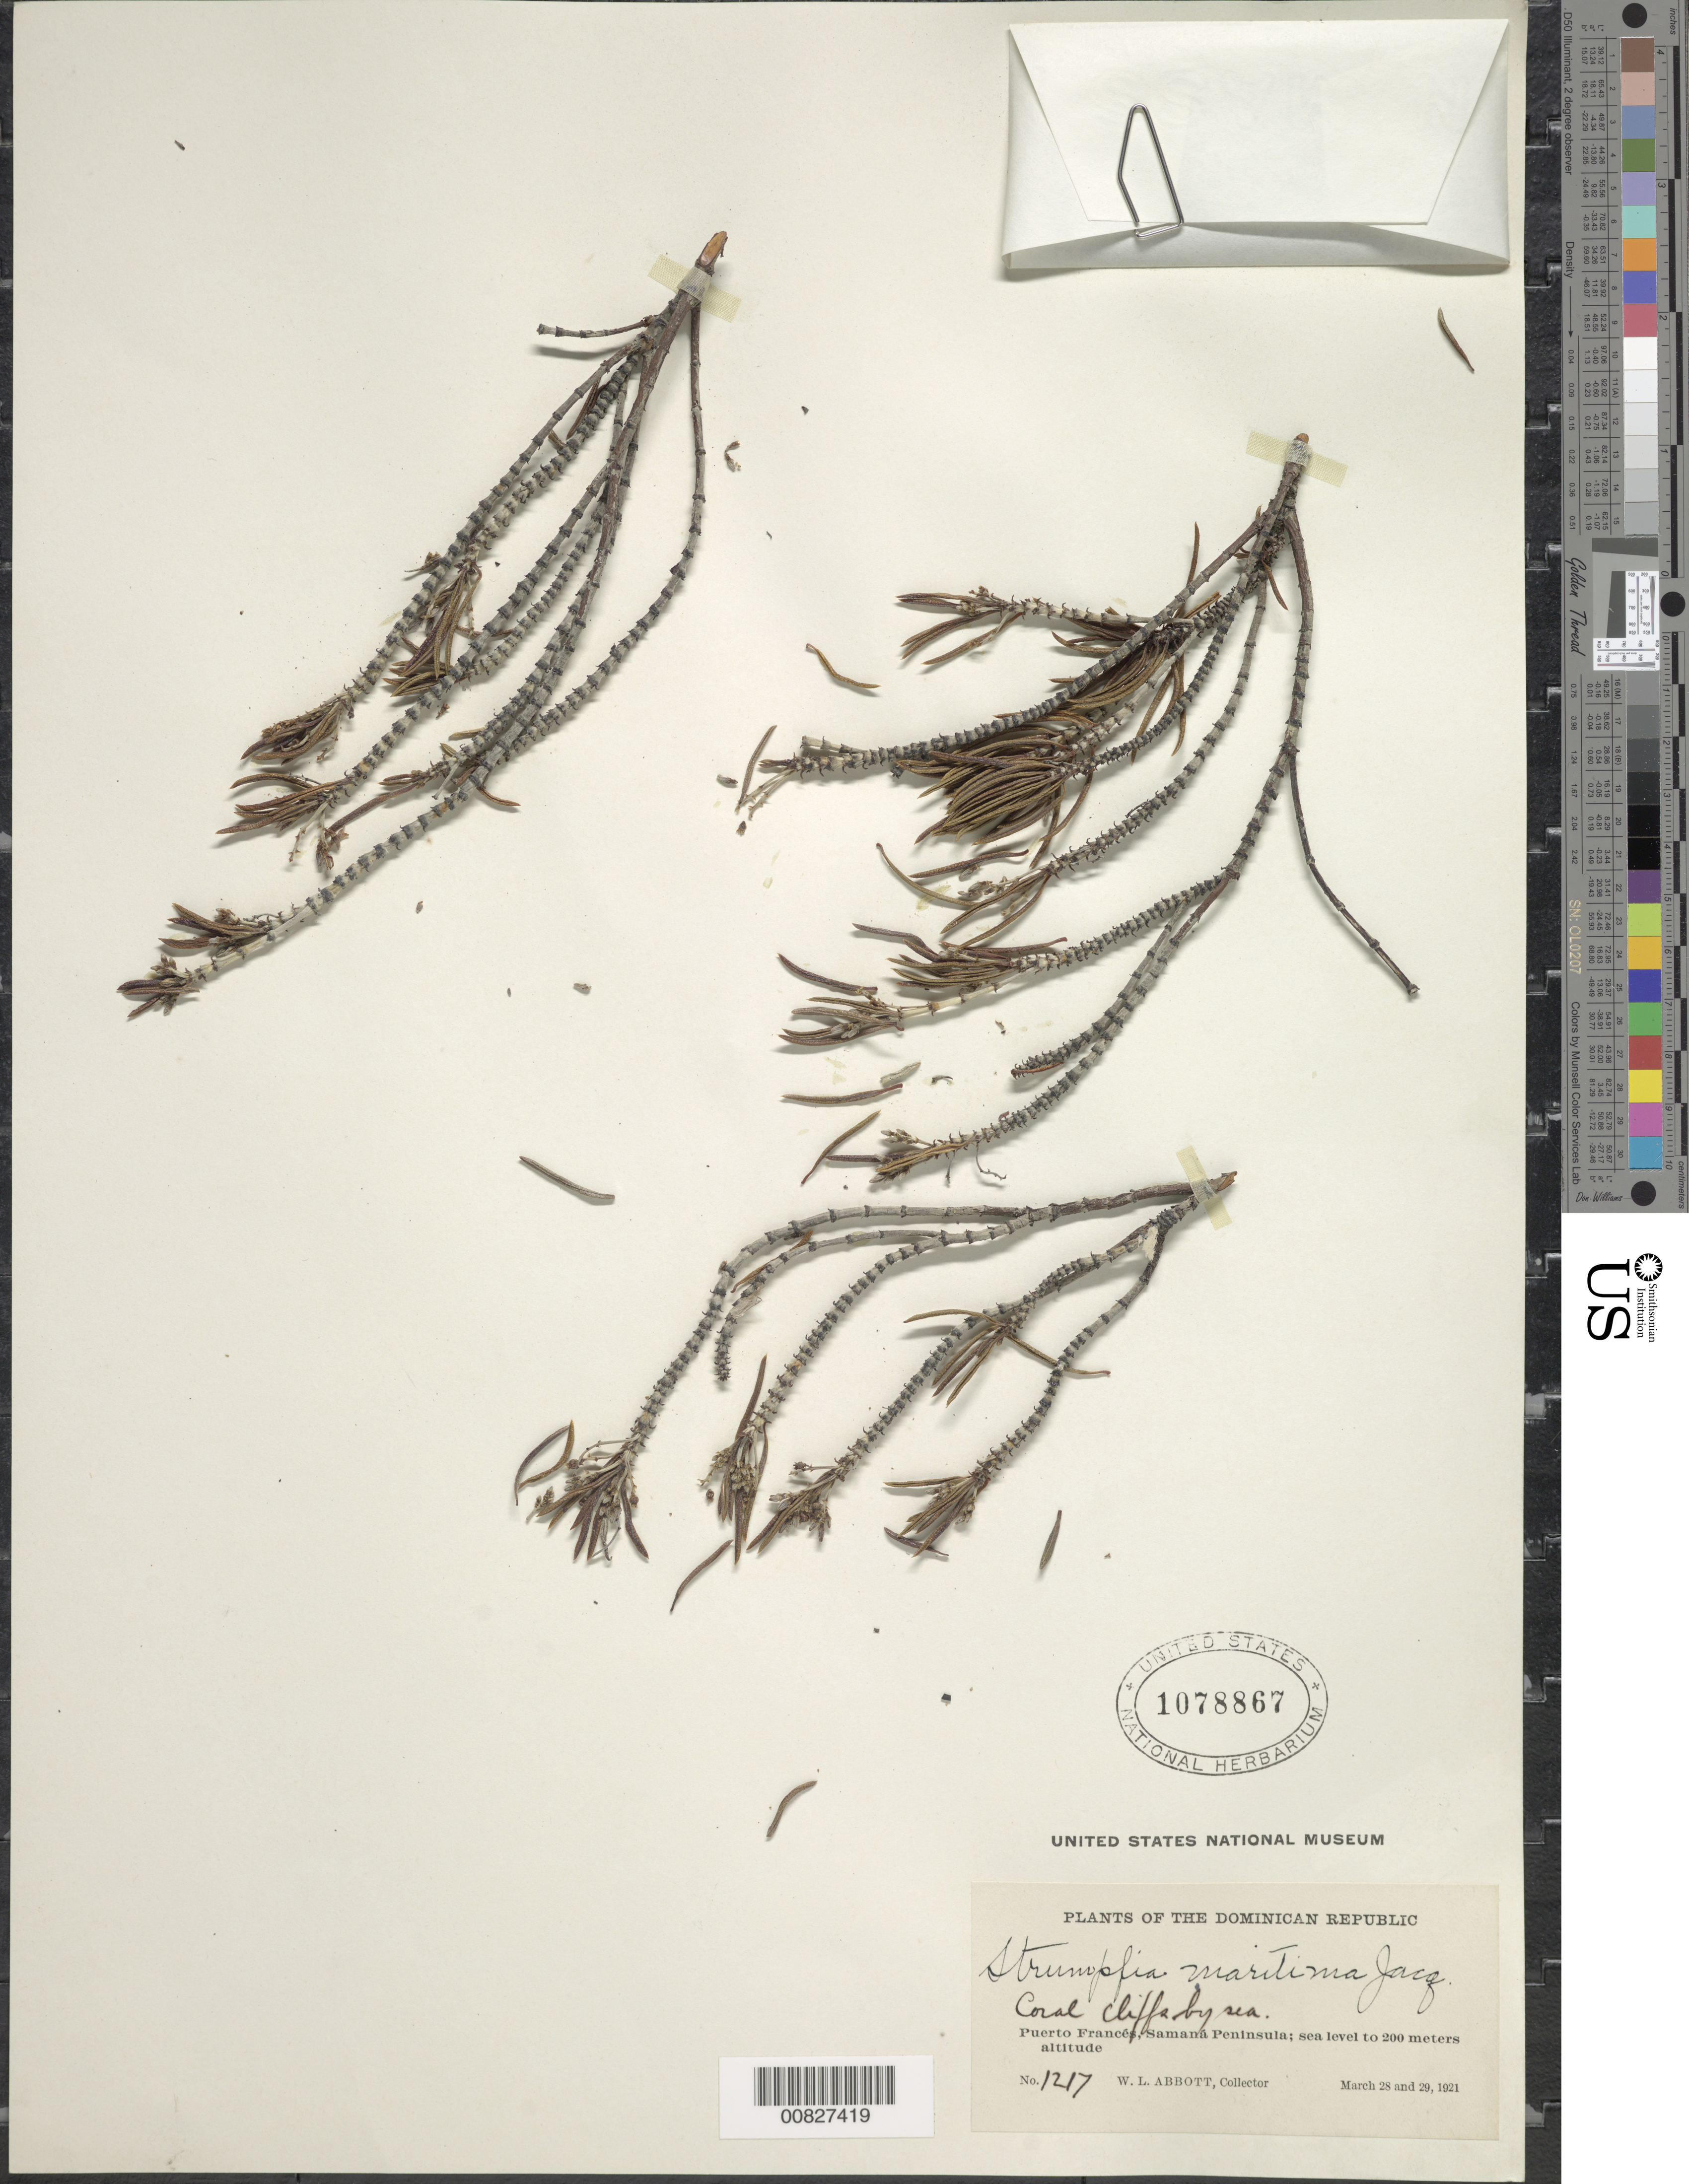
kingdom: Plantae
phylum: Tracheophyta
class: Magnoliopsida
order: Gentianales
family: Rubiaceae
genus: Strumpfia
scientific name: Strumpfia maritima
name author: Jacq.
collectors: W. L. Abbott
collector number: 1217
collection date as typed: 28 Mar 1921 and 29 Mar 1921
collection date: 1921-03-28,1921-03-29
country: Dominican Republic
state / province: Samana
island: Hispaniola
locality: Puerto Francés, Samaná Peninsula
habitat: Coral cliffs by sea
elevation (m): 0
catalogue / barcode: US 1078867